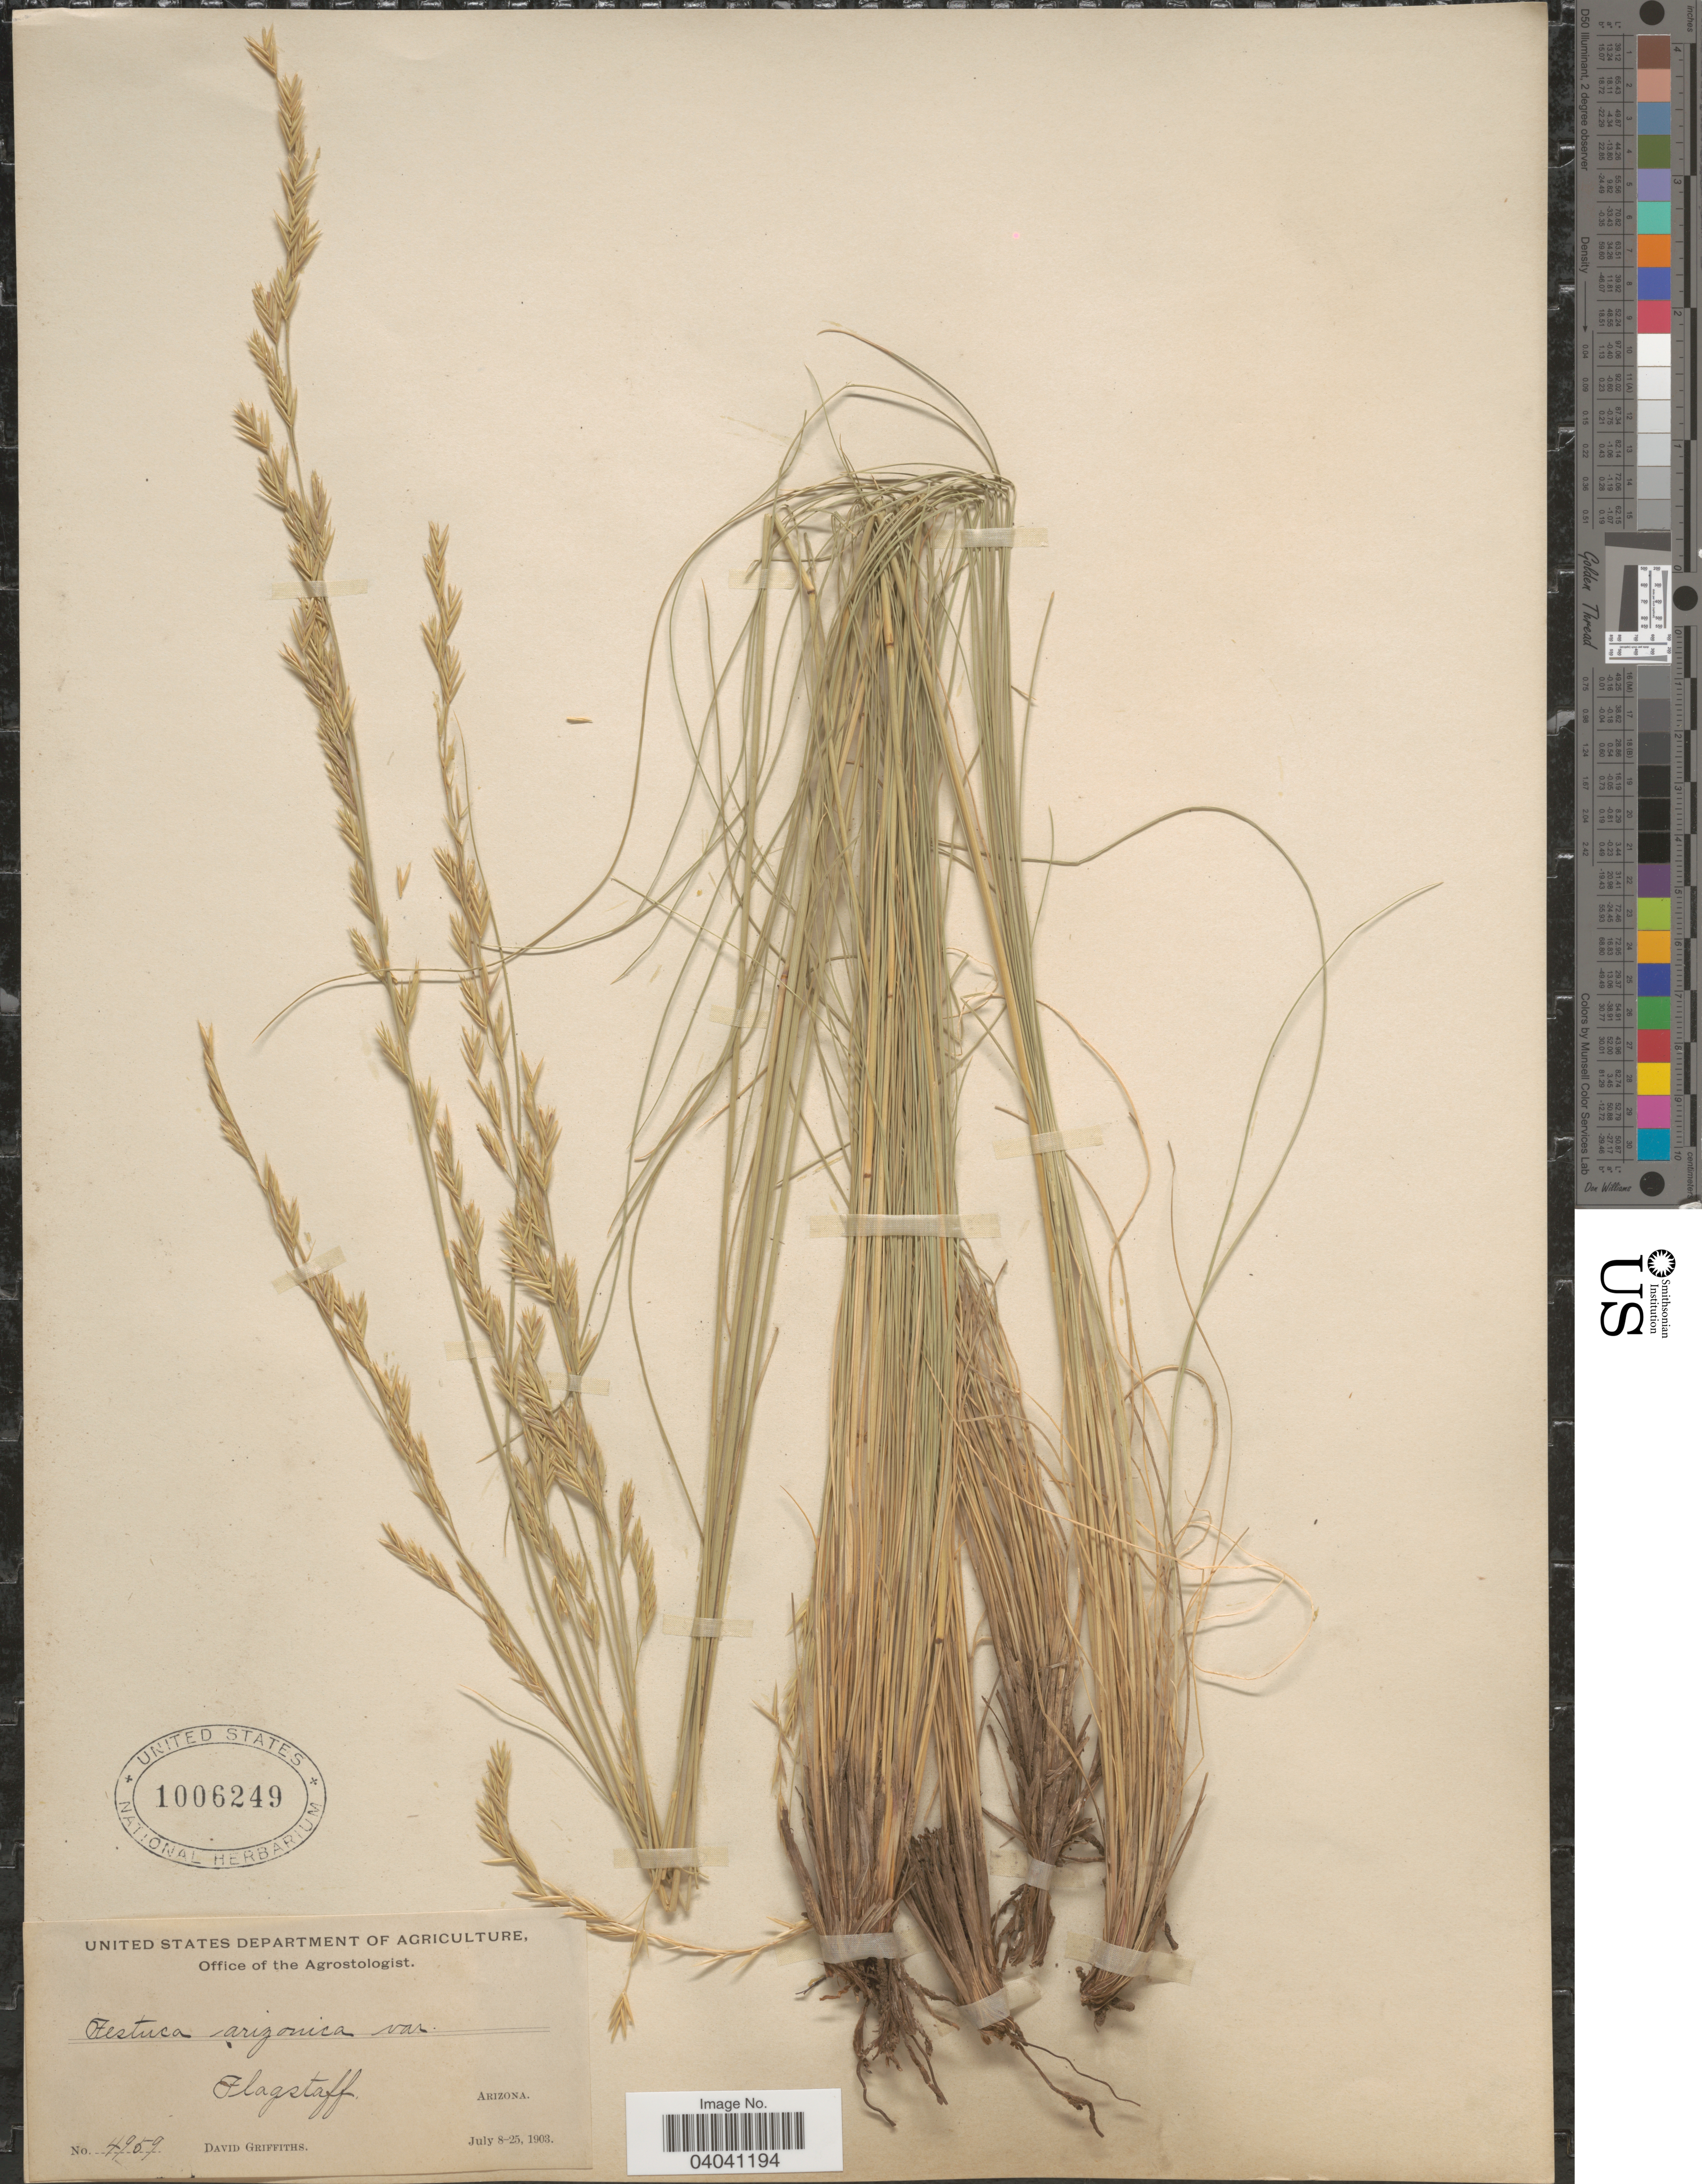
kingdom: Plantae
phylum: Tracheophyta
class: Liliopsida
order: Poales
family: Poaceae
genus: Festuca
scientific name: Festuca arizonica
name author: Vasey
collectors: D. Griffiths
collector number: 4959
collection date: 1903-07-08/1903-07-25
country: United States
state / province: Arizona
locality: Flagstaff.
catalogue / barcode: US 1006249